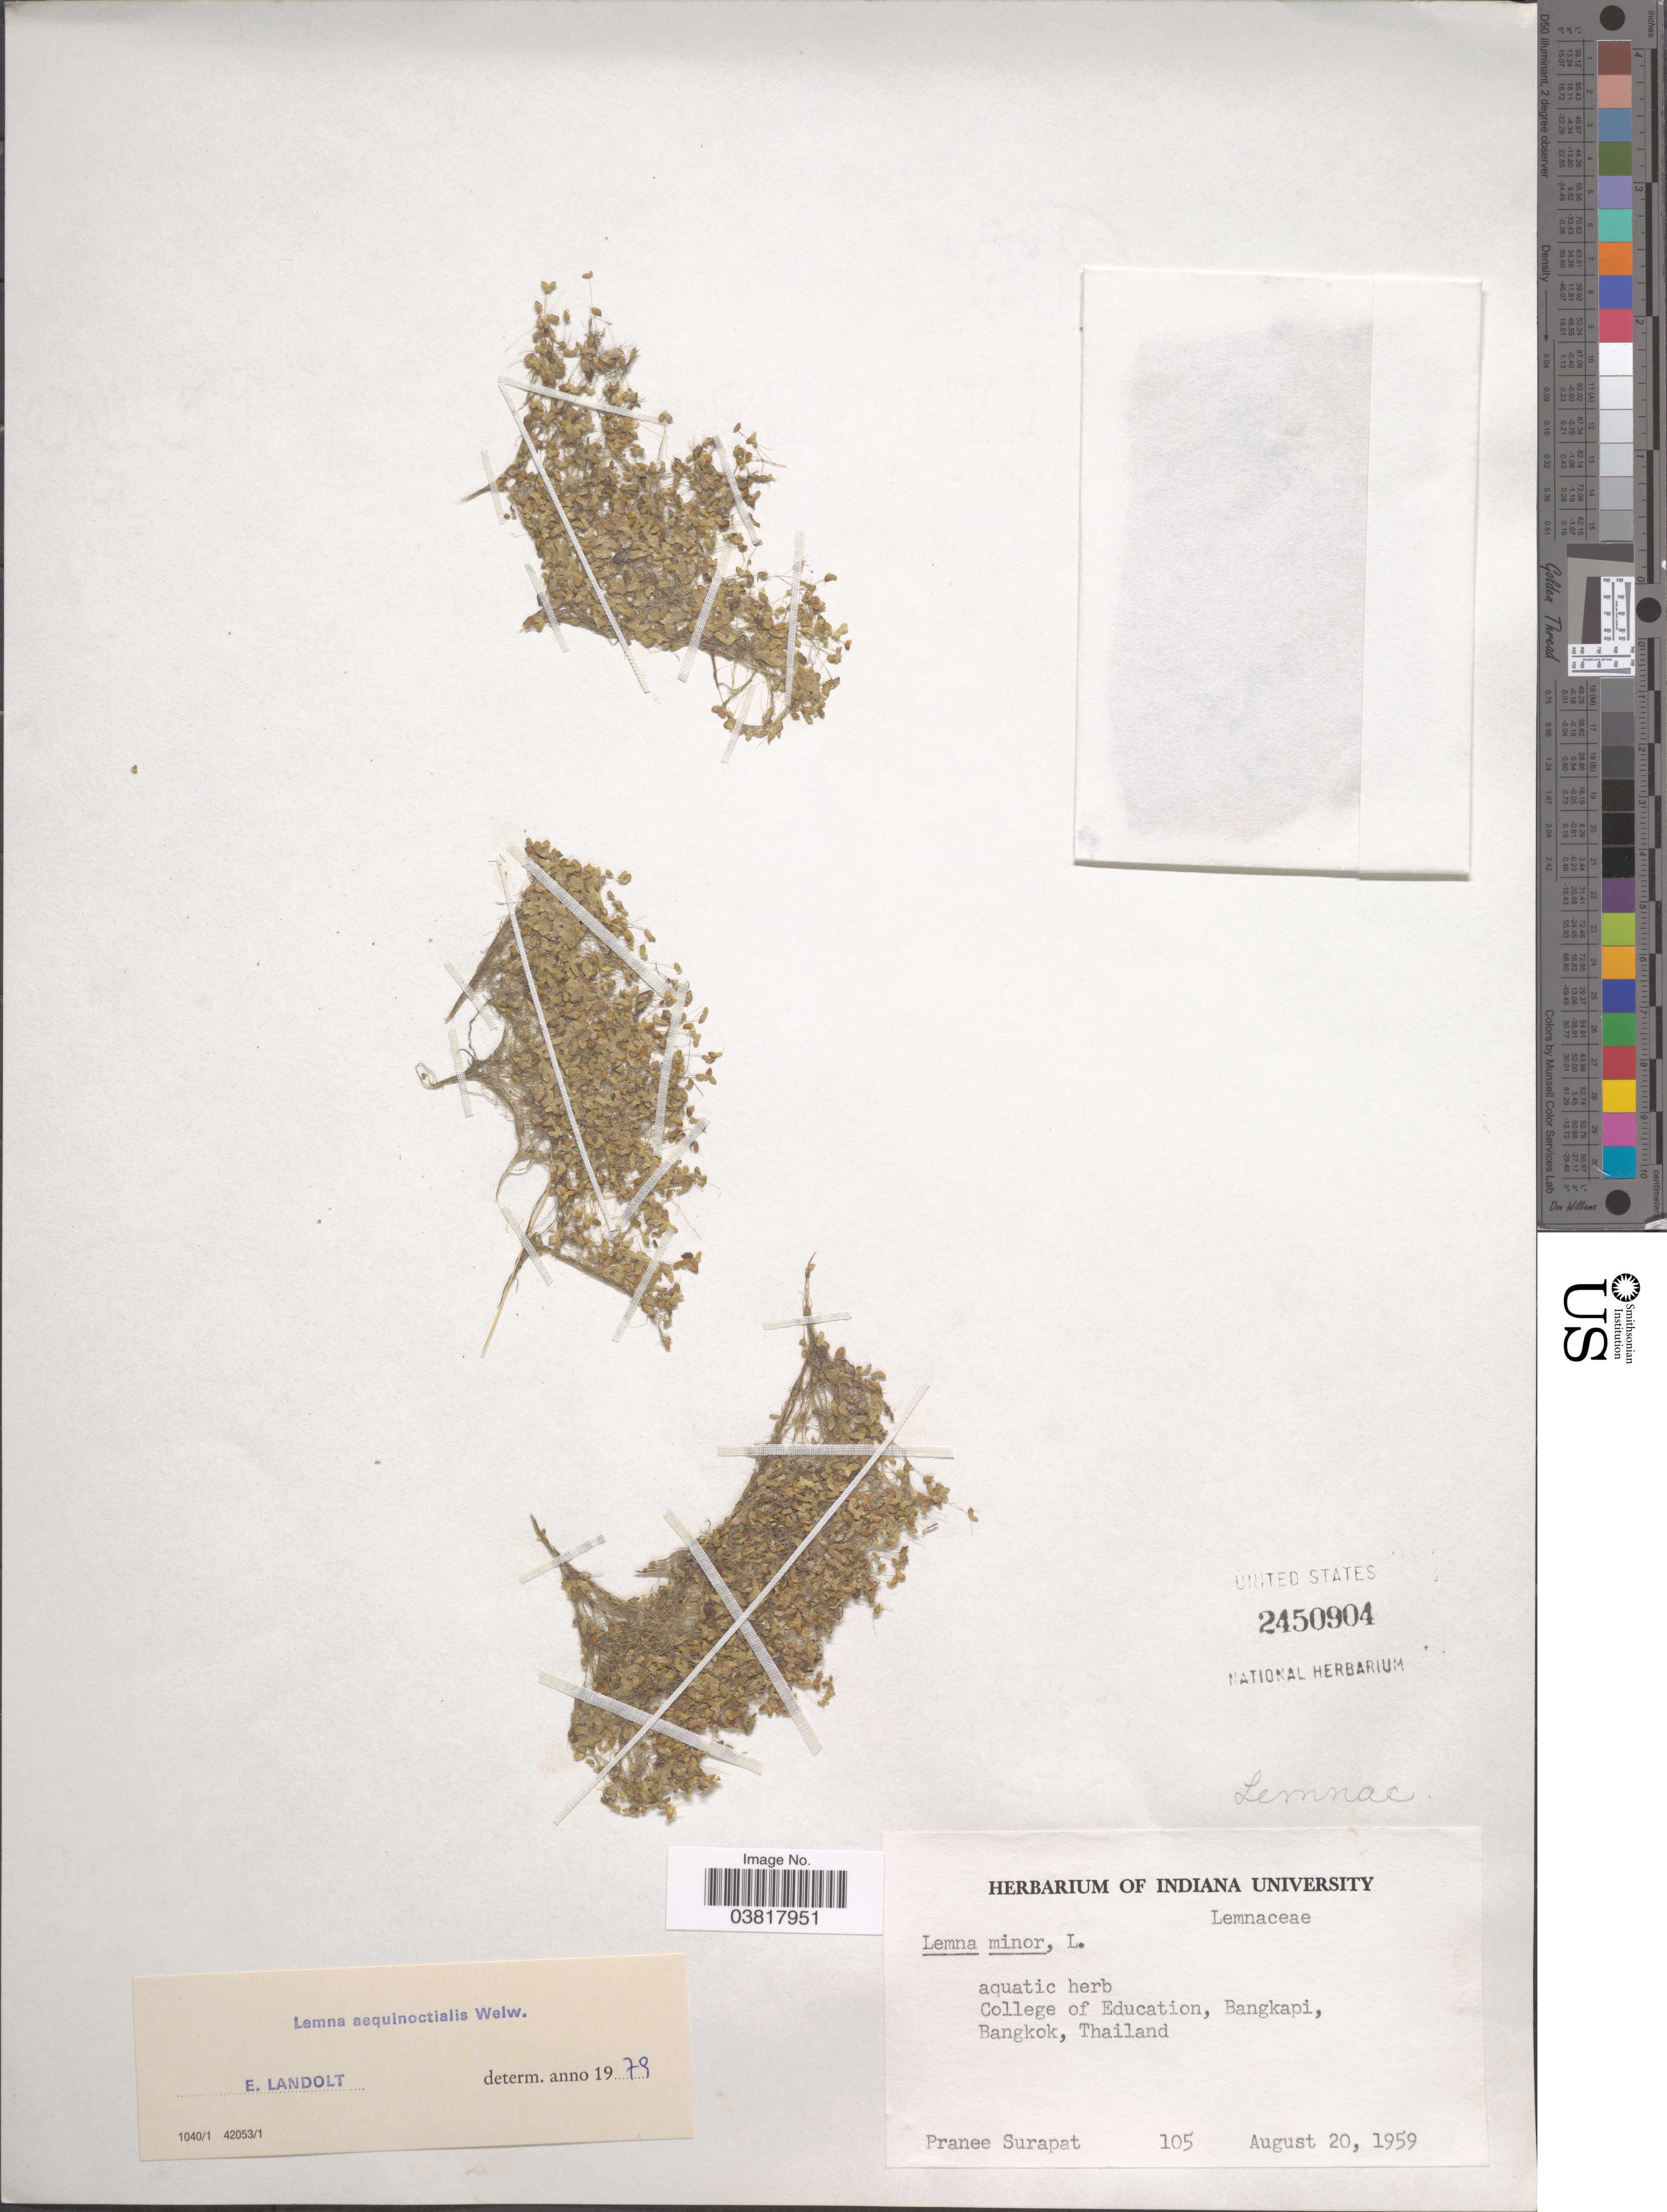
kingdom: Plantae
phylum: Tracheophyta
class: Liliopsida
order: Alismatales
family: Araceae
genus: Lemna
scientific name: Lemna aequinoctialis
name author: Welw.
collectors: P. Surapat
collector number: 105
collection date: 1959-08-20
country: Thailand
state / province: Bangkok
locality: College of Education, Bangkapi.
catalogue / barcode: US 2450904